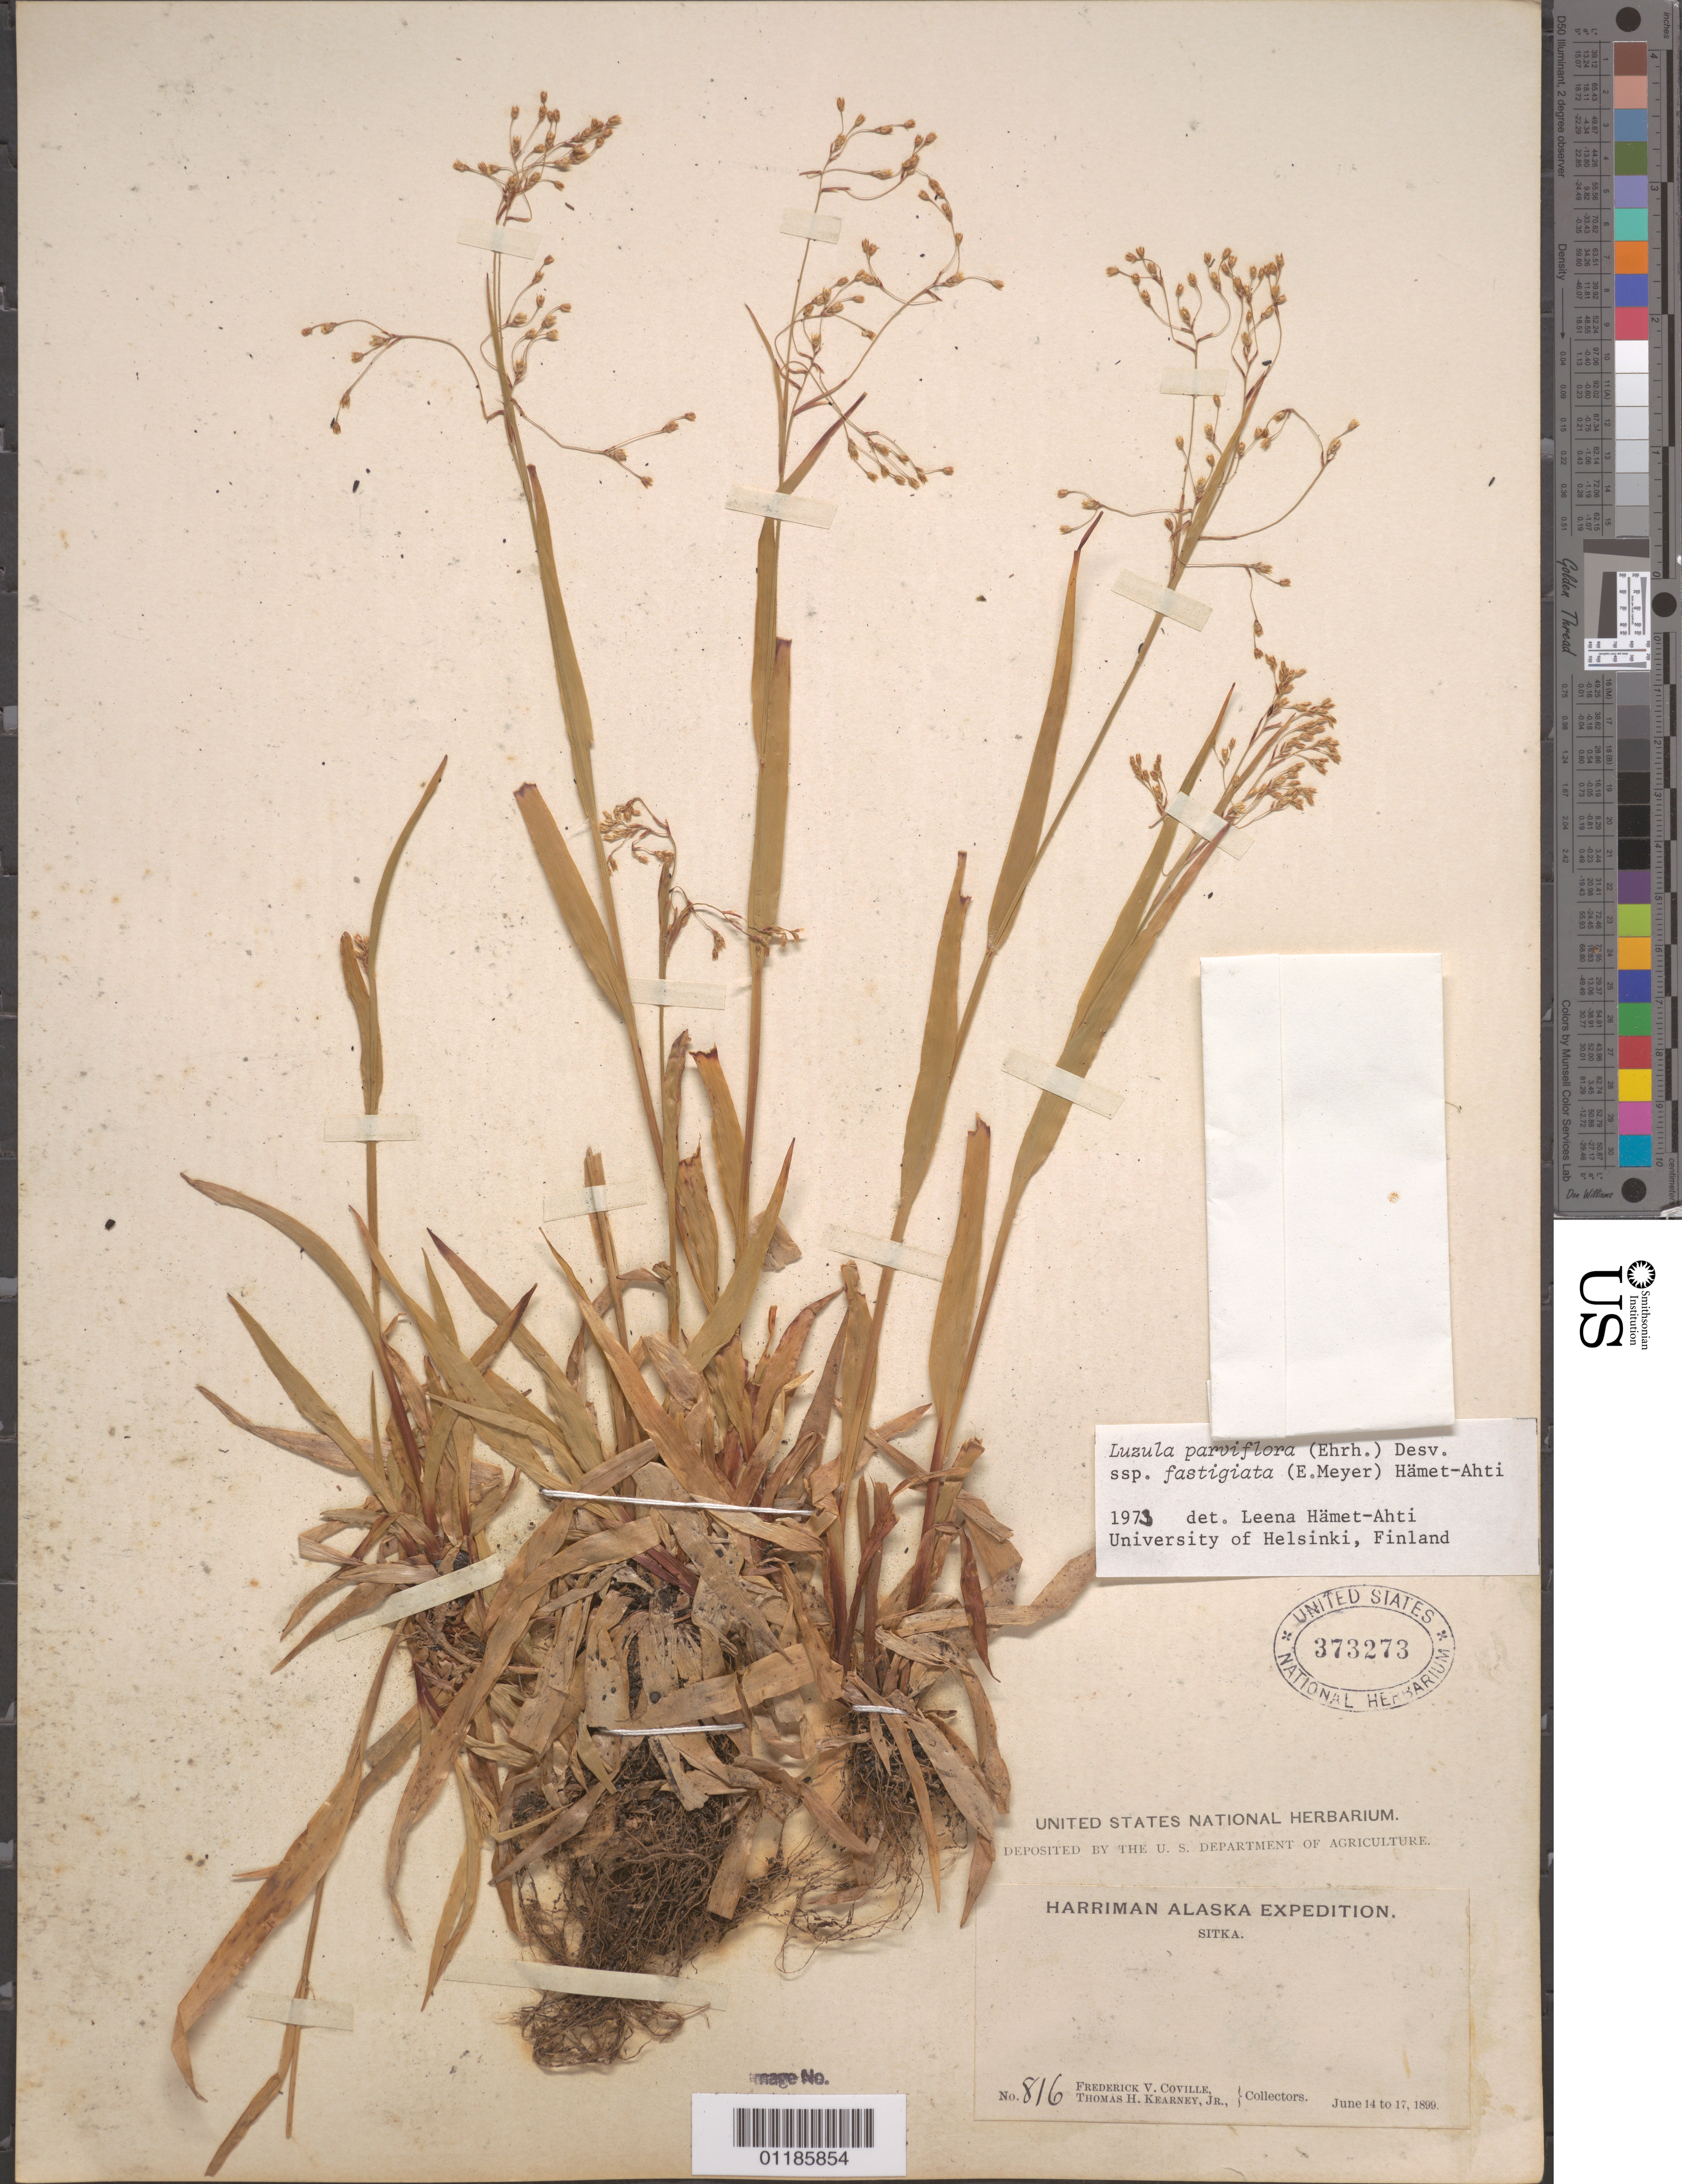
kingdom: Plantae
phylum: Tracheophyta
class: Liliopsida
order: Poales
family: Juncaceae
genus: Luzula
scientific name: Luzula parviflora subsp. fastigata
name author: (E. Mey.) Hämet-Ahti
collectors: F. V. Coville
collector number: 816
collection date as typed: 14 Jun 1899 to 17 Jun 1899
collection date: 1899-06-14/1899-06-17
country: United States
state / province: Alaska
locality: Sitka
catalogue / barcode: US 373273